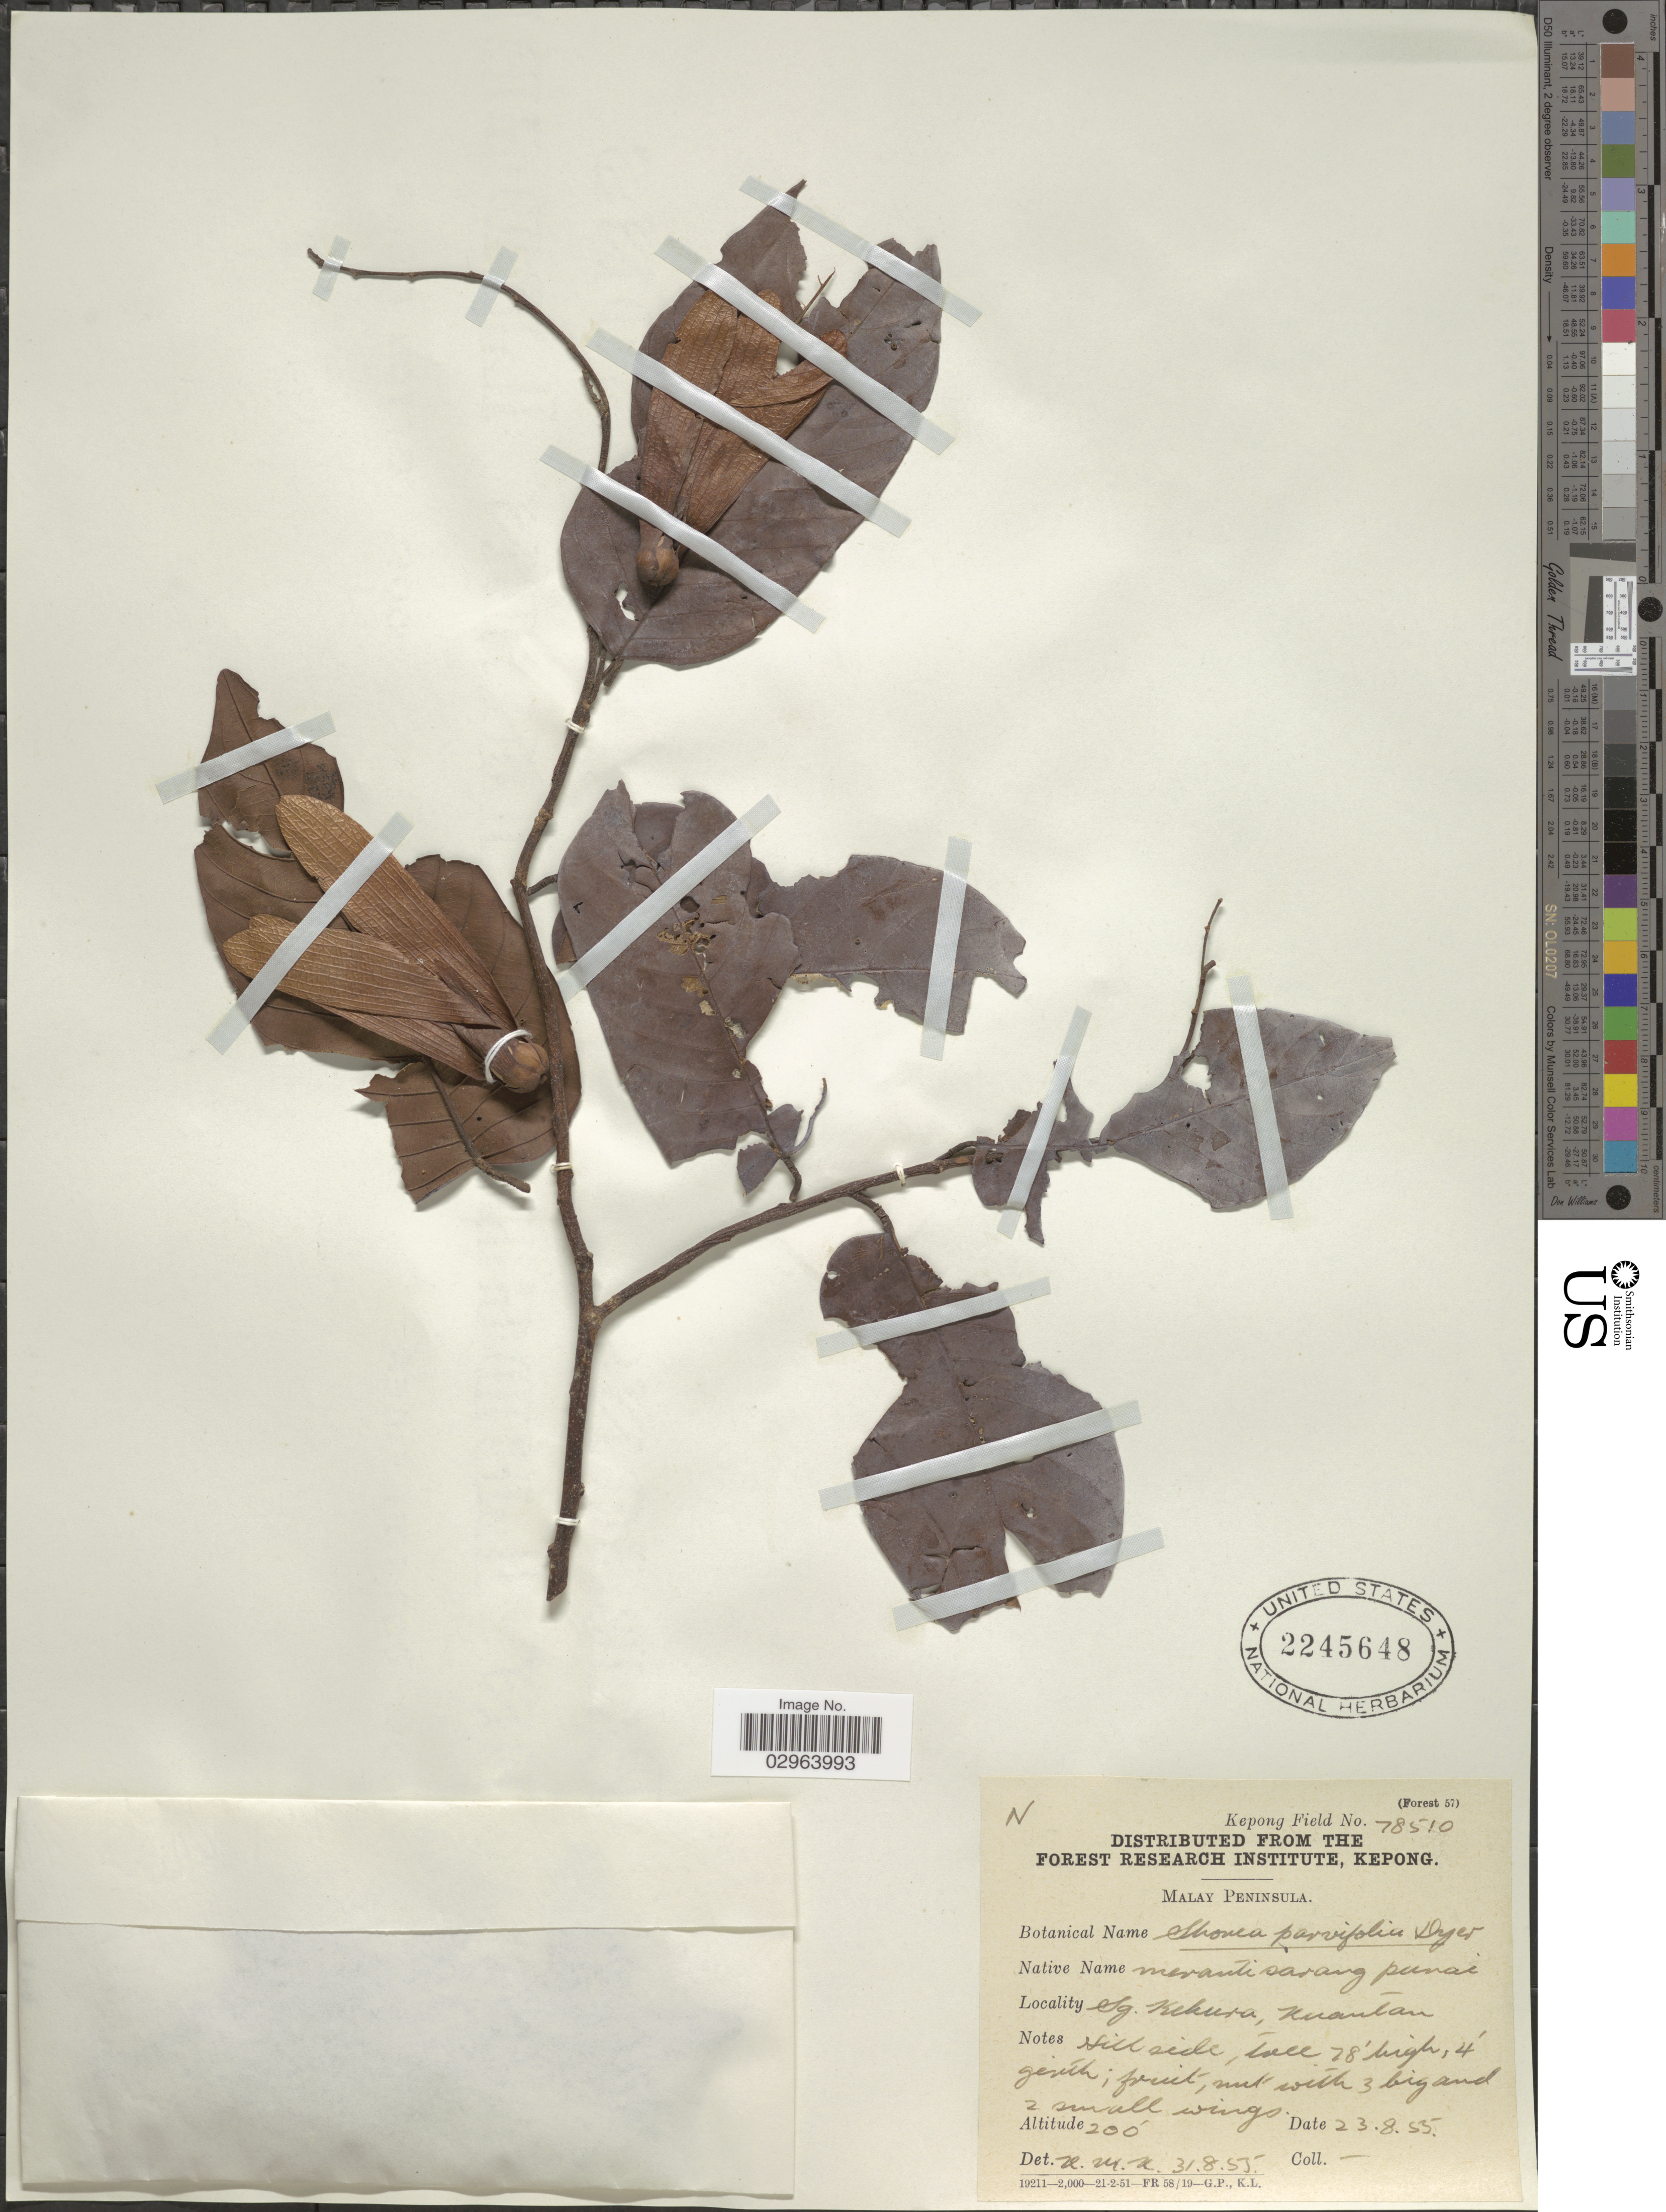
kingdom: Plantae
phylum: Tracheophyta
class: Magnoliopsida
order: Malvales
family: Dipterocarpaceae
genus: Rubroshorea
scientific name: Rubroshorea parvifolia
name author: (Dyer) P.S. Ashton & J. Heck.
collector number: Kepong Field 78510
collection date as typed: Transcribed d/m/y: 23/8/55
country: Malaysia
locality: Malay Peninsula. Sg. Kekura, Kuantan.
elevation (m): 61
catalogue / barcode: US 2245648